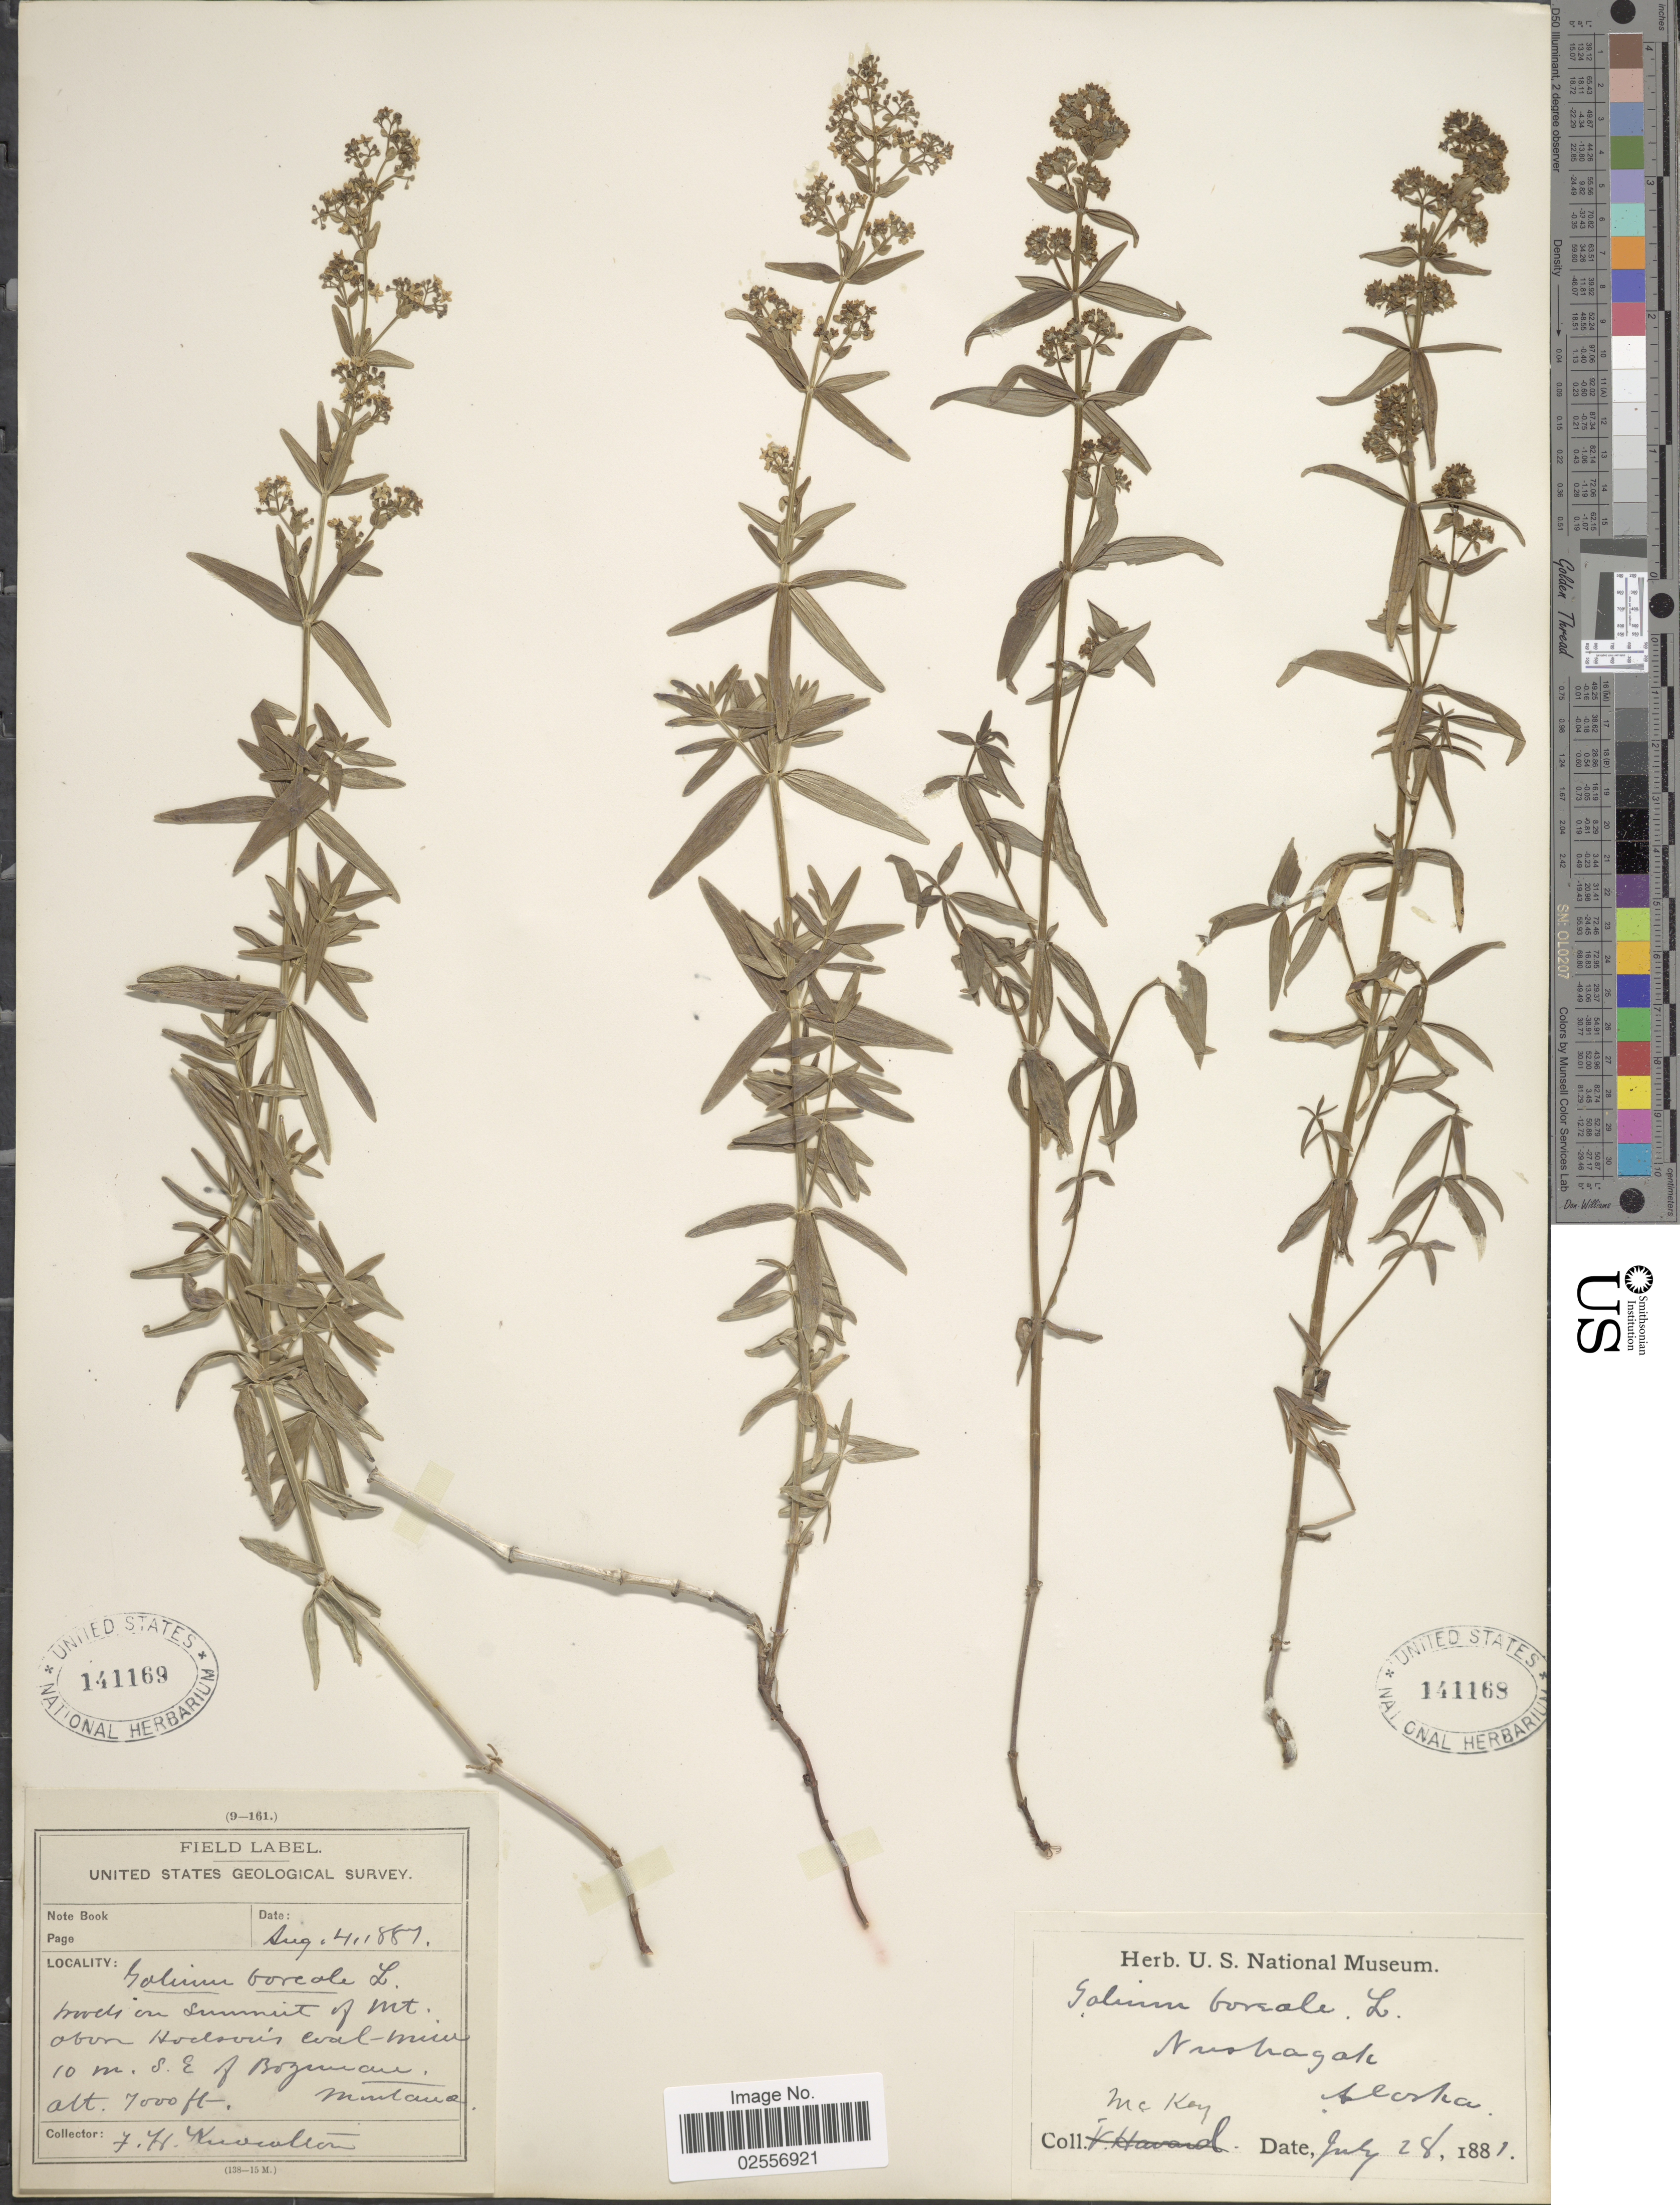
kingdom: Plantae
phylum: Tracheophyta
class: Magnoliopsida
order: Gentianales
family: Rubiaceae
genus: Galium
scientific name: Galium boreale L.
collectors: F. H. Knowlton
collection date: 1887-08-04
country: United States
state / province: Montana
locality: Woods on summit of Mt above Hodson's coal-mine, 10 m S.E. of Bozeman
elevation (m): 2134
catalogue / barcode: US 141169